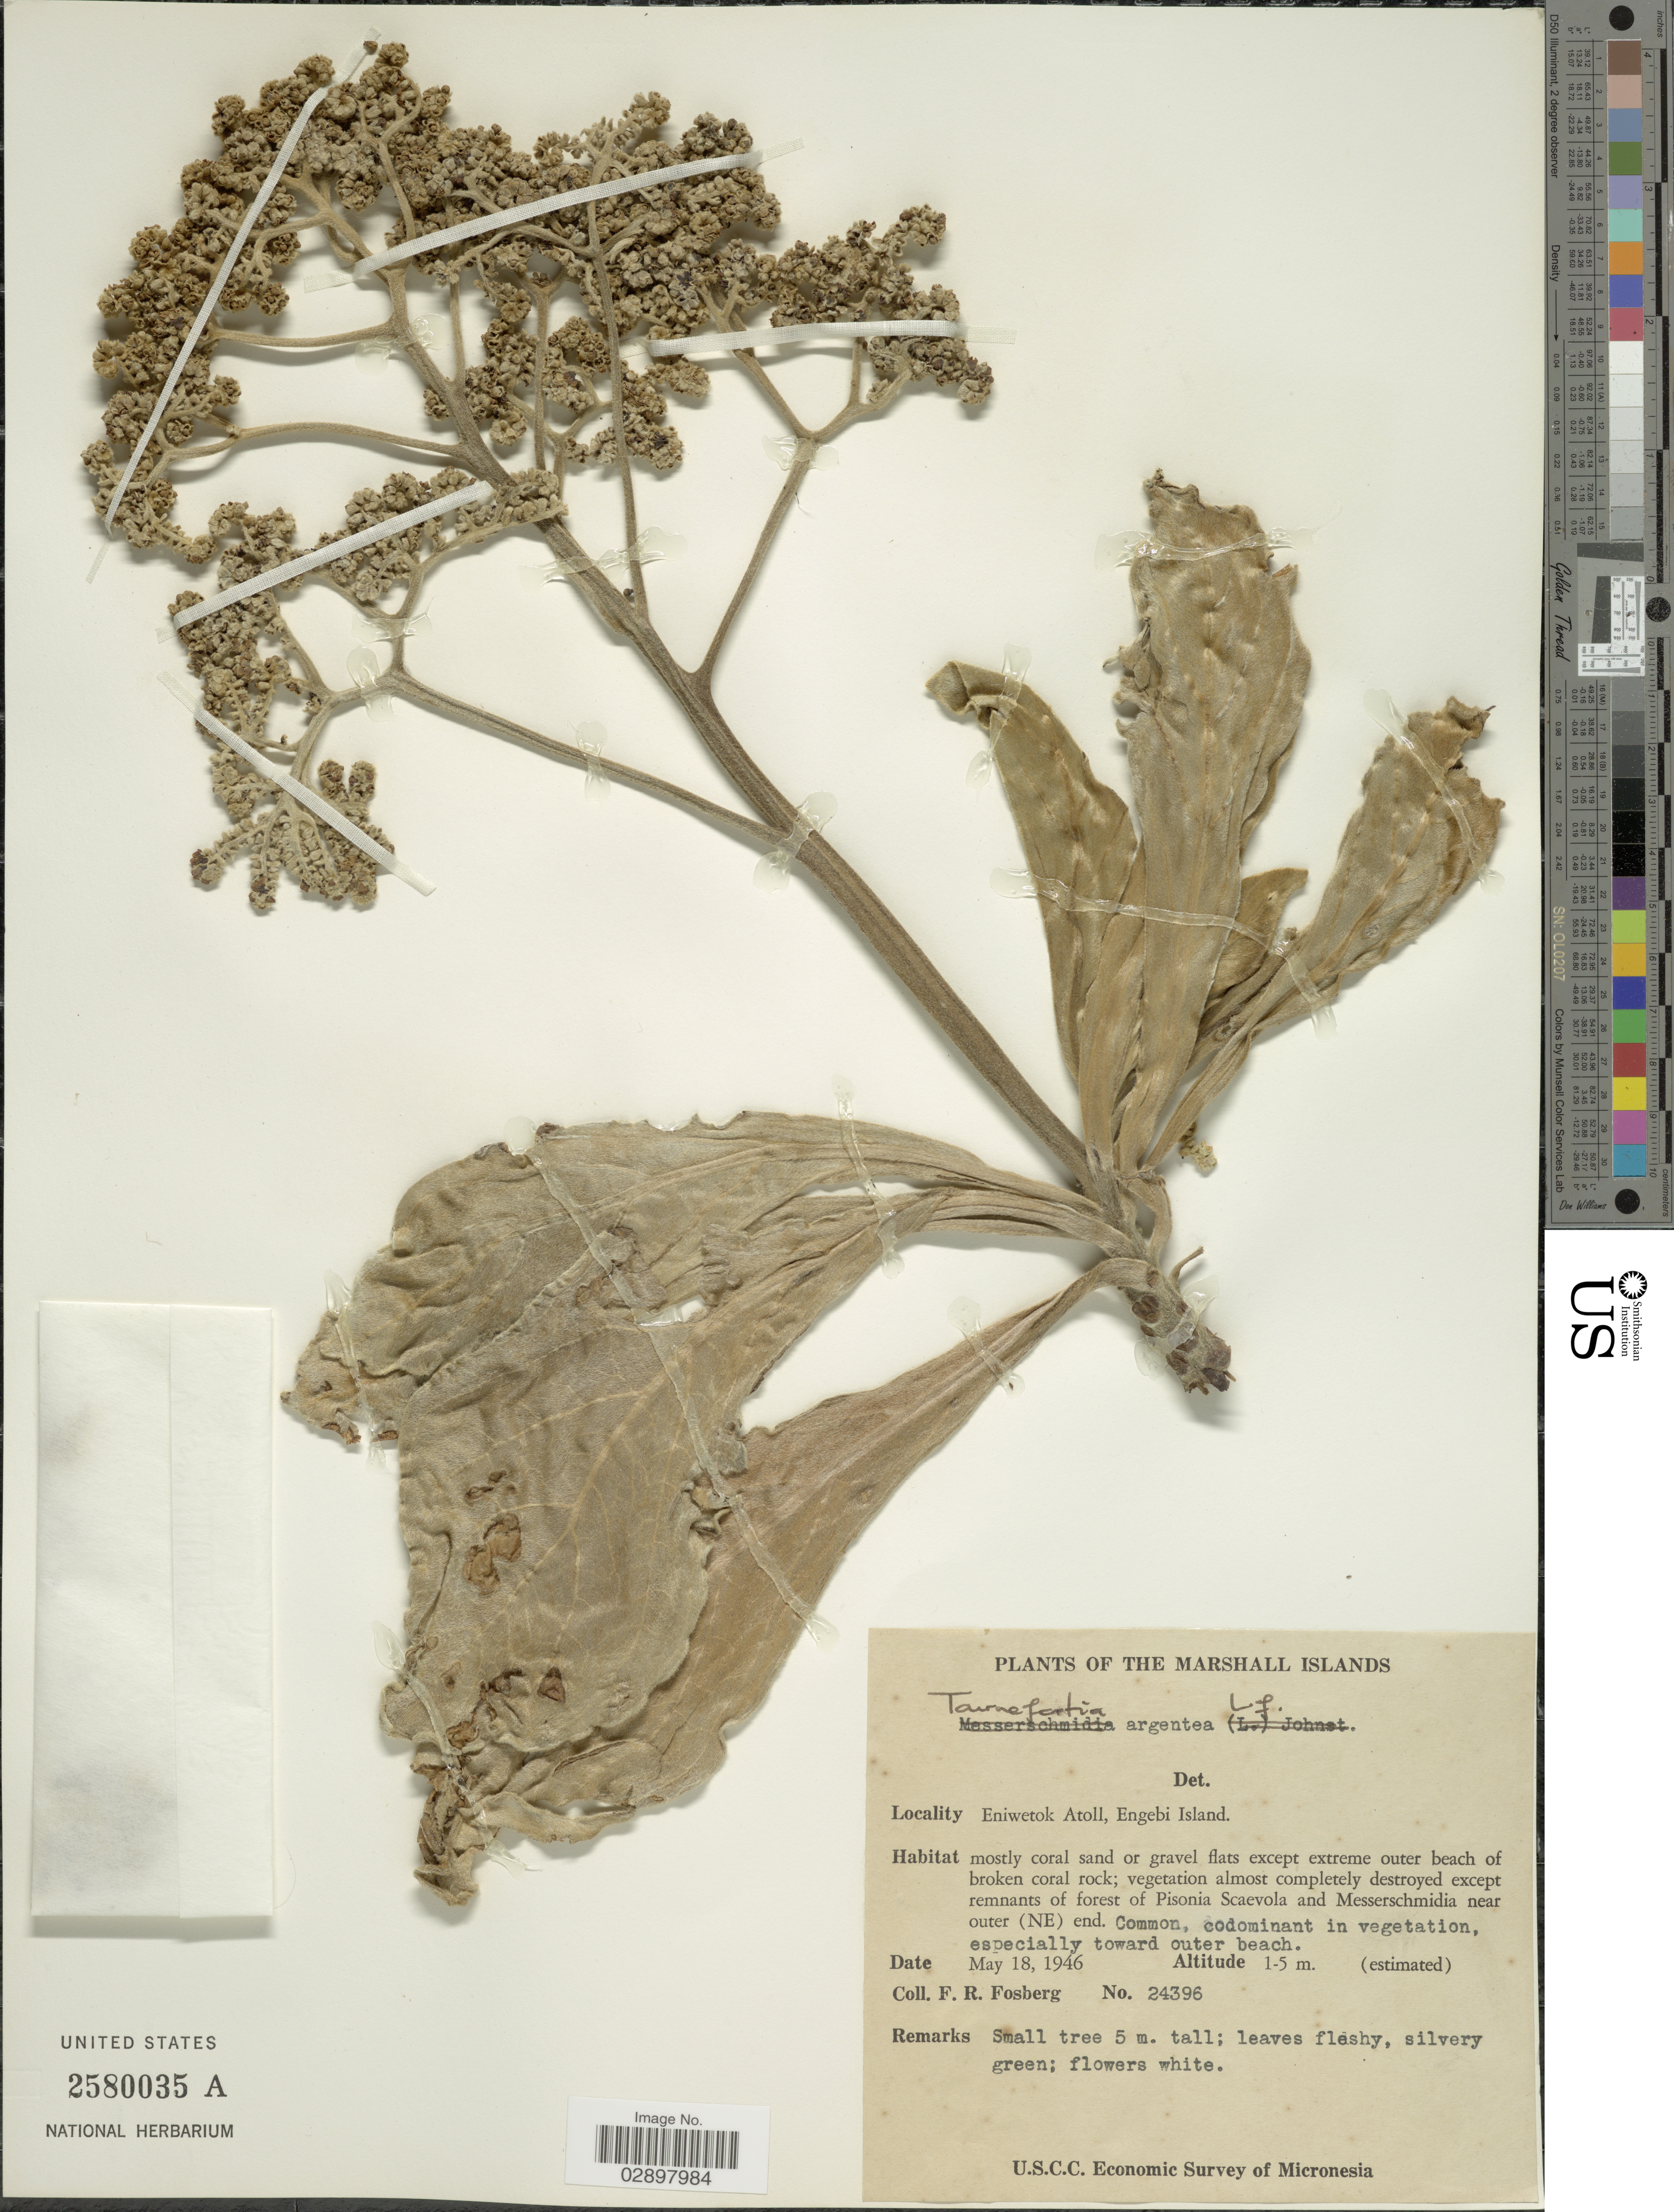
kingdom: Plantae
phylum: Tracheophyta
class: Magnoliopsida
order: Boraginales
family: Heliotropiaceae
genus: Heliotropium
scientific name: Heliotropium arboreum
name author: (Blanco) Mabberley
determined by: Wagner, W. L., (BOT), Smithsonian Institution - National Museum of Natural History (UNITED STATES)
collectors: F. R. Fosberg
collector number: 24396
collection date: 1946-05-18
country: Marshall Islands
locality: Eniwetok Atoll, Engebi Island.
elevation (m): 1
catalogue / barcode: US 2580035A